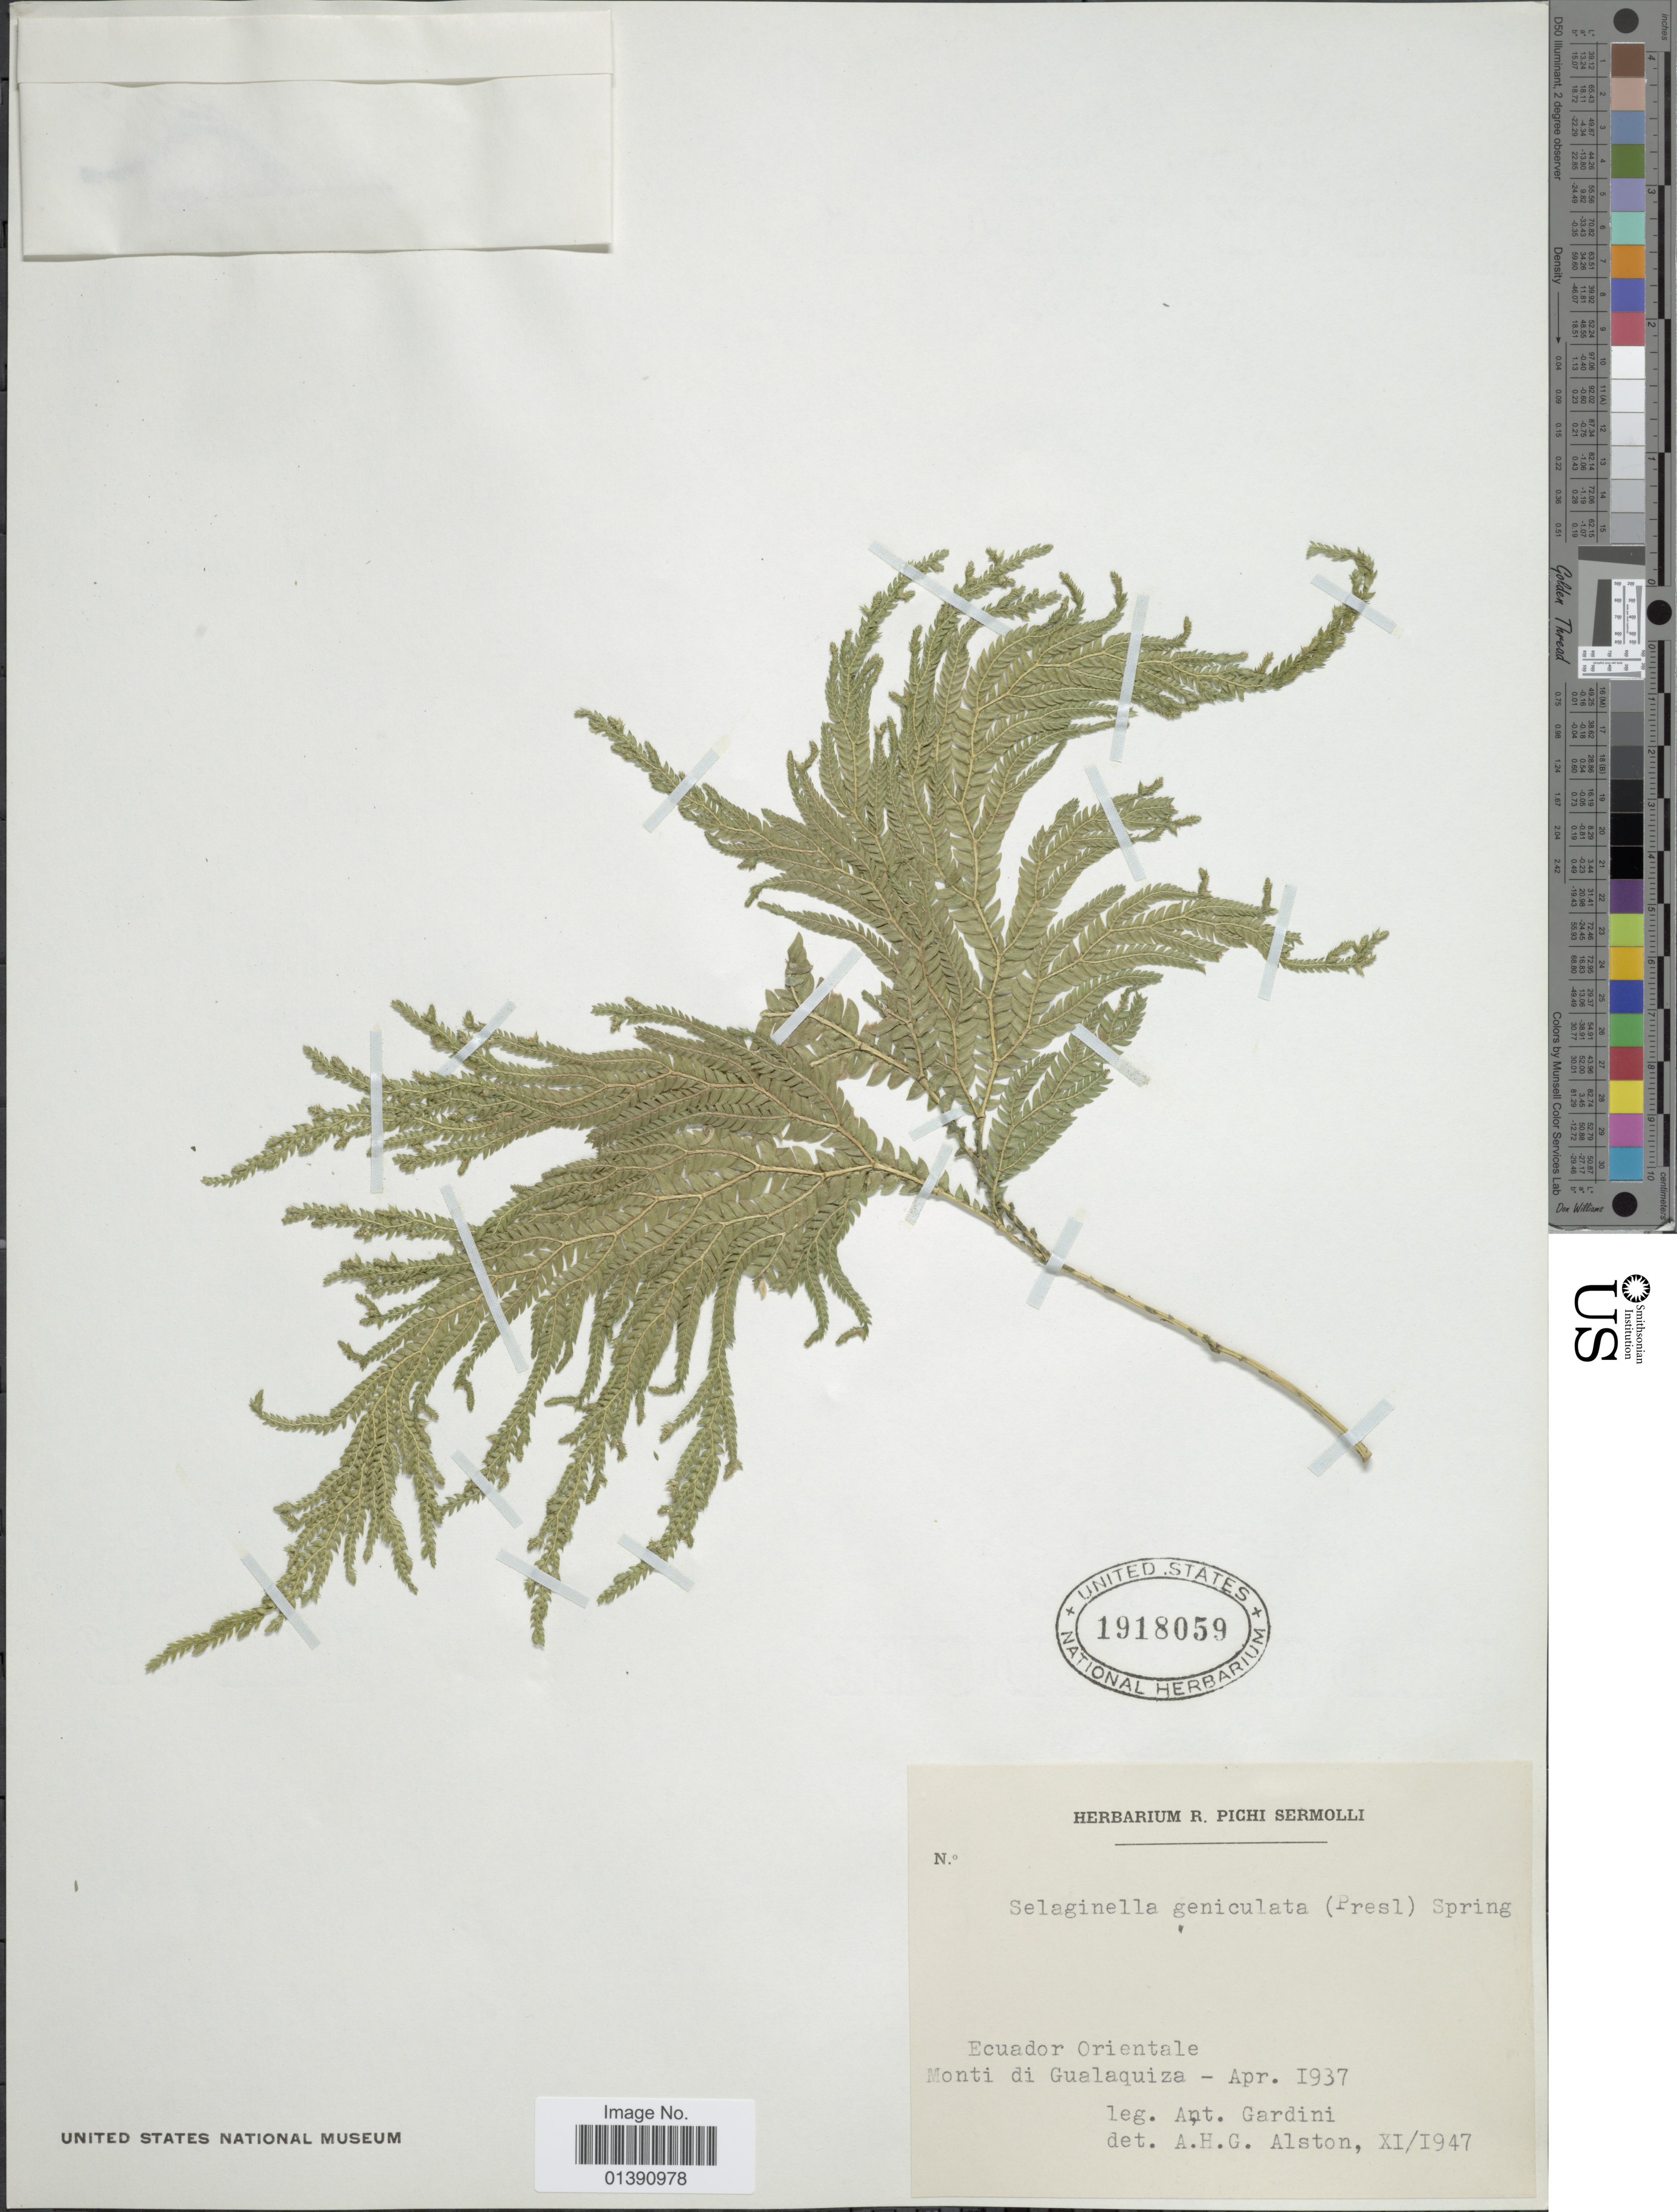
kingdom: Plantae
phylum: Tracheophyta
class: Lycopodiopsida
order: Selaginellales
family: Selaginellaceae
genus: Selaginella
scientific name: Selaginella geniculata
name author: (C. Presl) Spring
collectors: A. Gardini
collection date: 1937-04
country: Ecuador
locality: Monti di Gualaquiza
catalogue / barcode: US 1918059